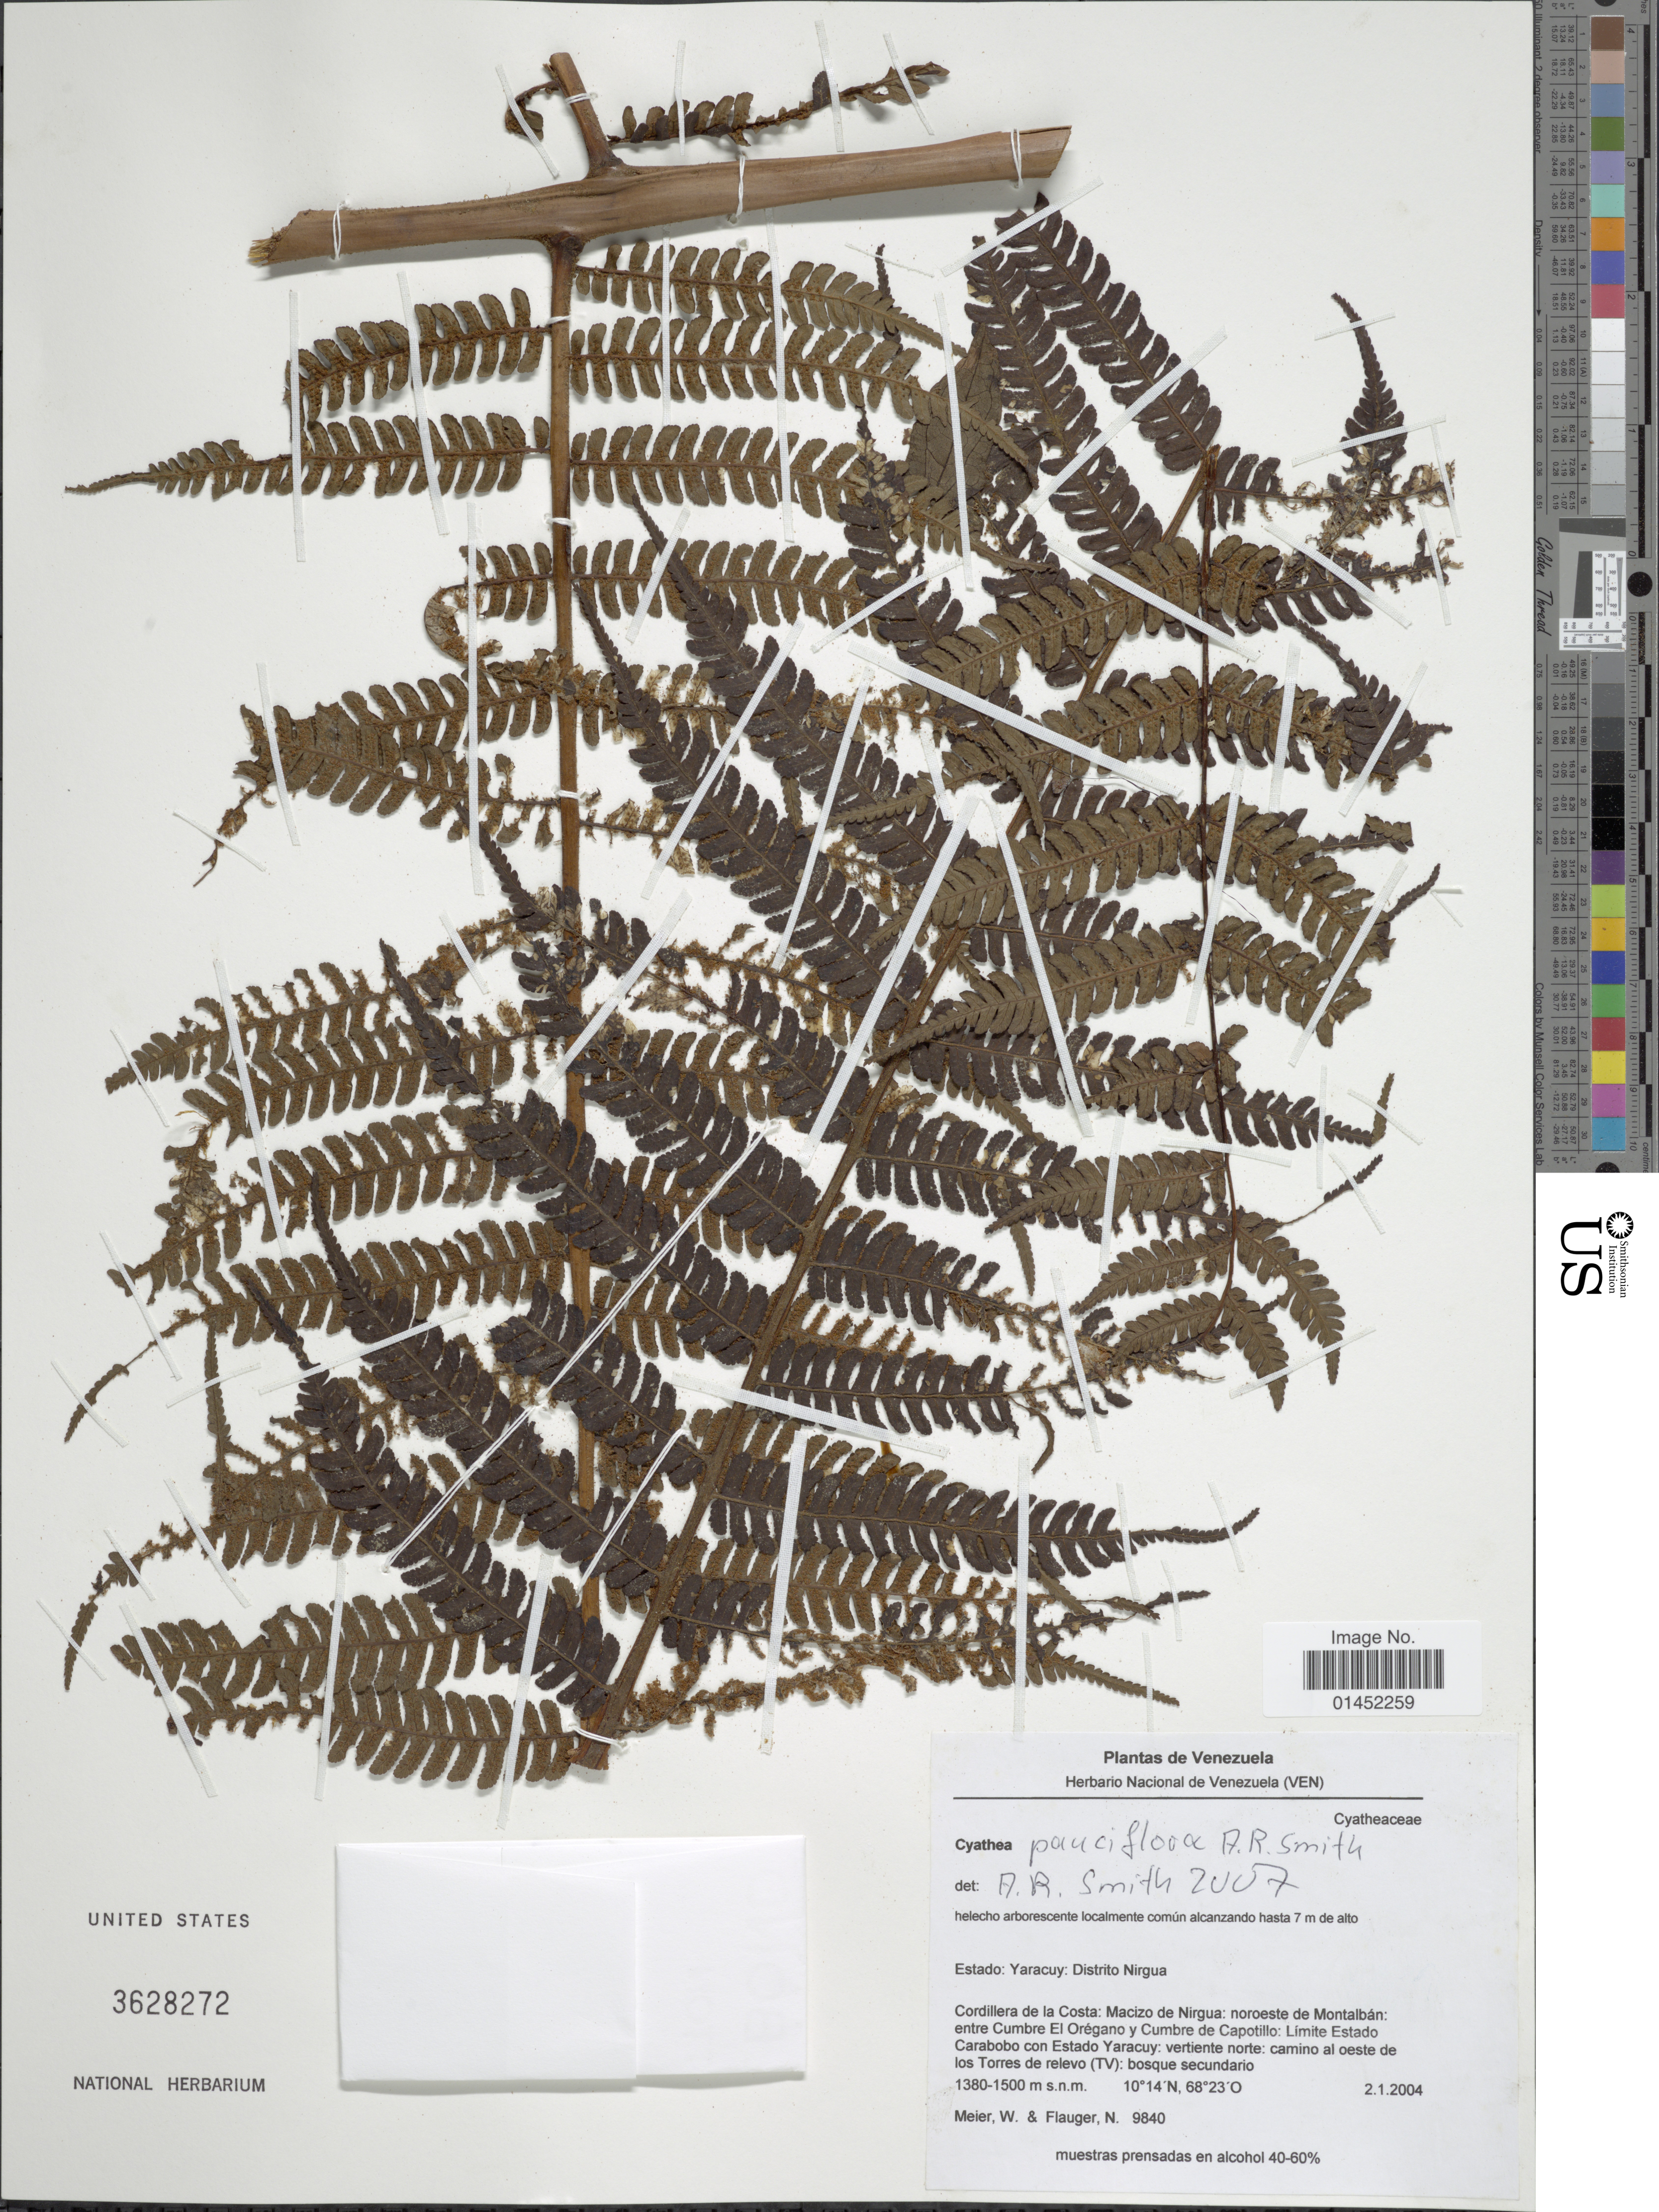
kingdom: Plantae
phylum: Tracheophyta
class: Polypodiopsida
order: Cyatheales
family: Cyatheaceae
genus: Cyathea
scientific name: Cyathea pauciflora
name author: (Kuhn) Lellinger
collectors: W. Meier & N. Flauger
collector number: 9840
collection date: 2004-01-02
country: Venezuela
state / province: Yaracuy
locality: Distrito Nirgua, Cordillera de la Costa: Macizo de Nirgua: noroeste de Montalbán entre Cumbre El Orégano y Cumbre de Capotillo: Limite Estado Carabobo con estado Yaracuy: vertiente norte: camino al oeste de los Torres de relevo (TV)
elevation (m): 1380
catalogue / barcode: US 3628272